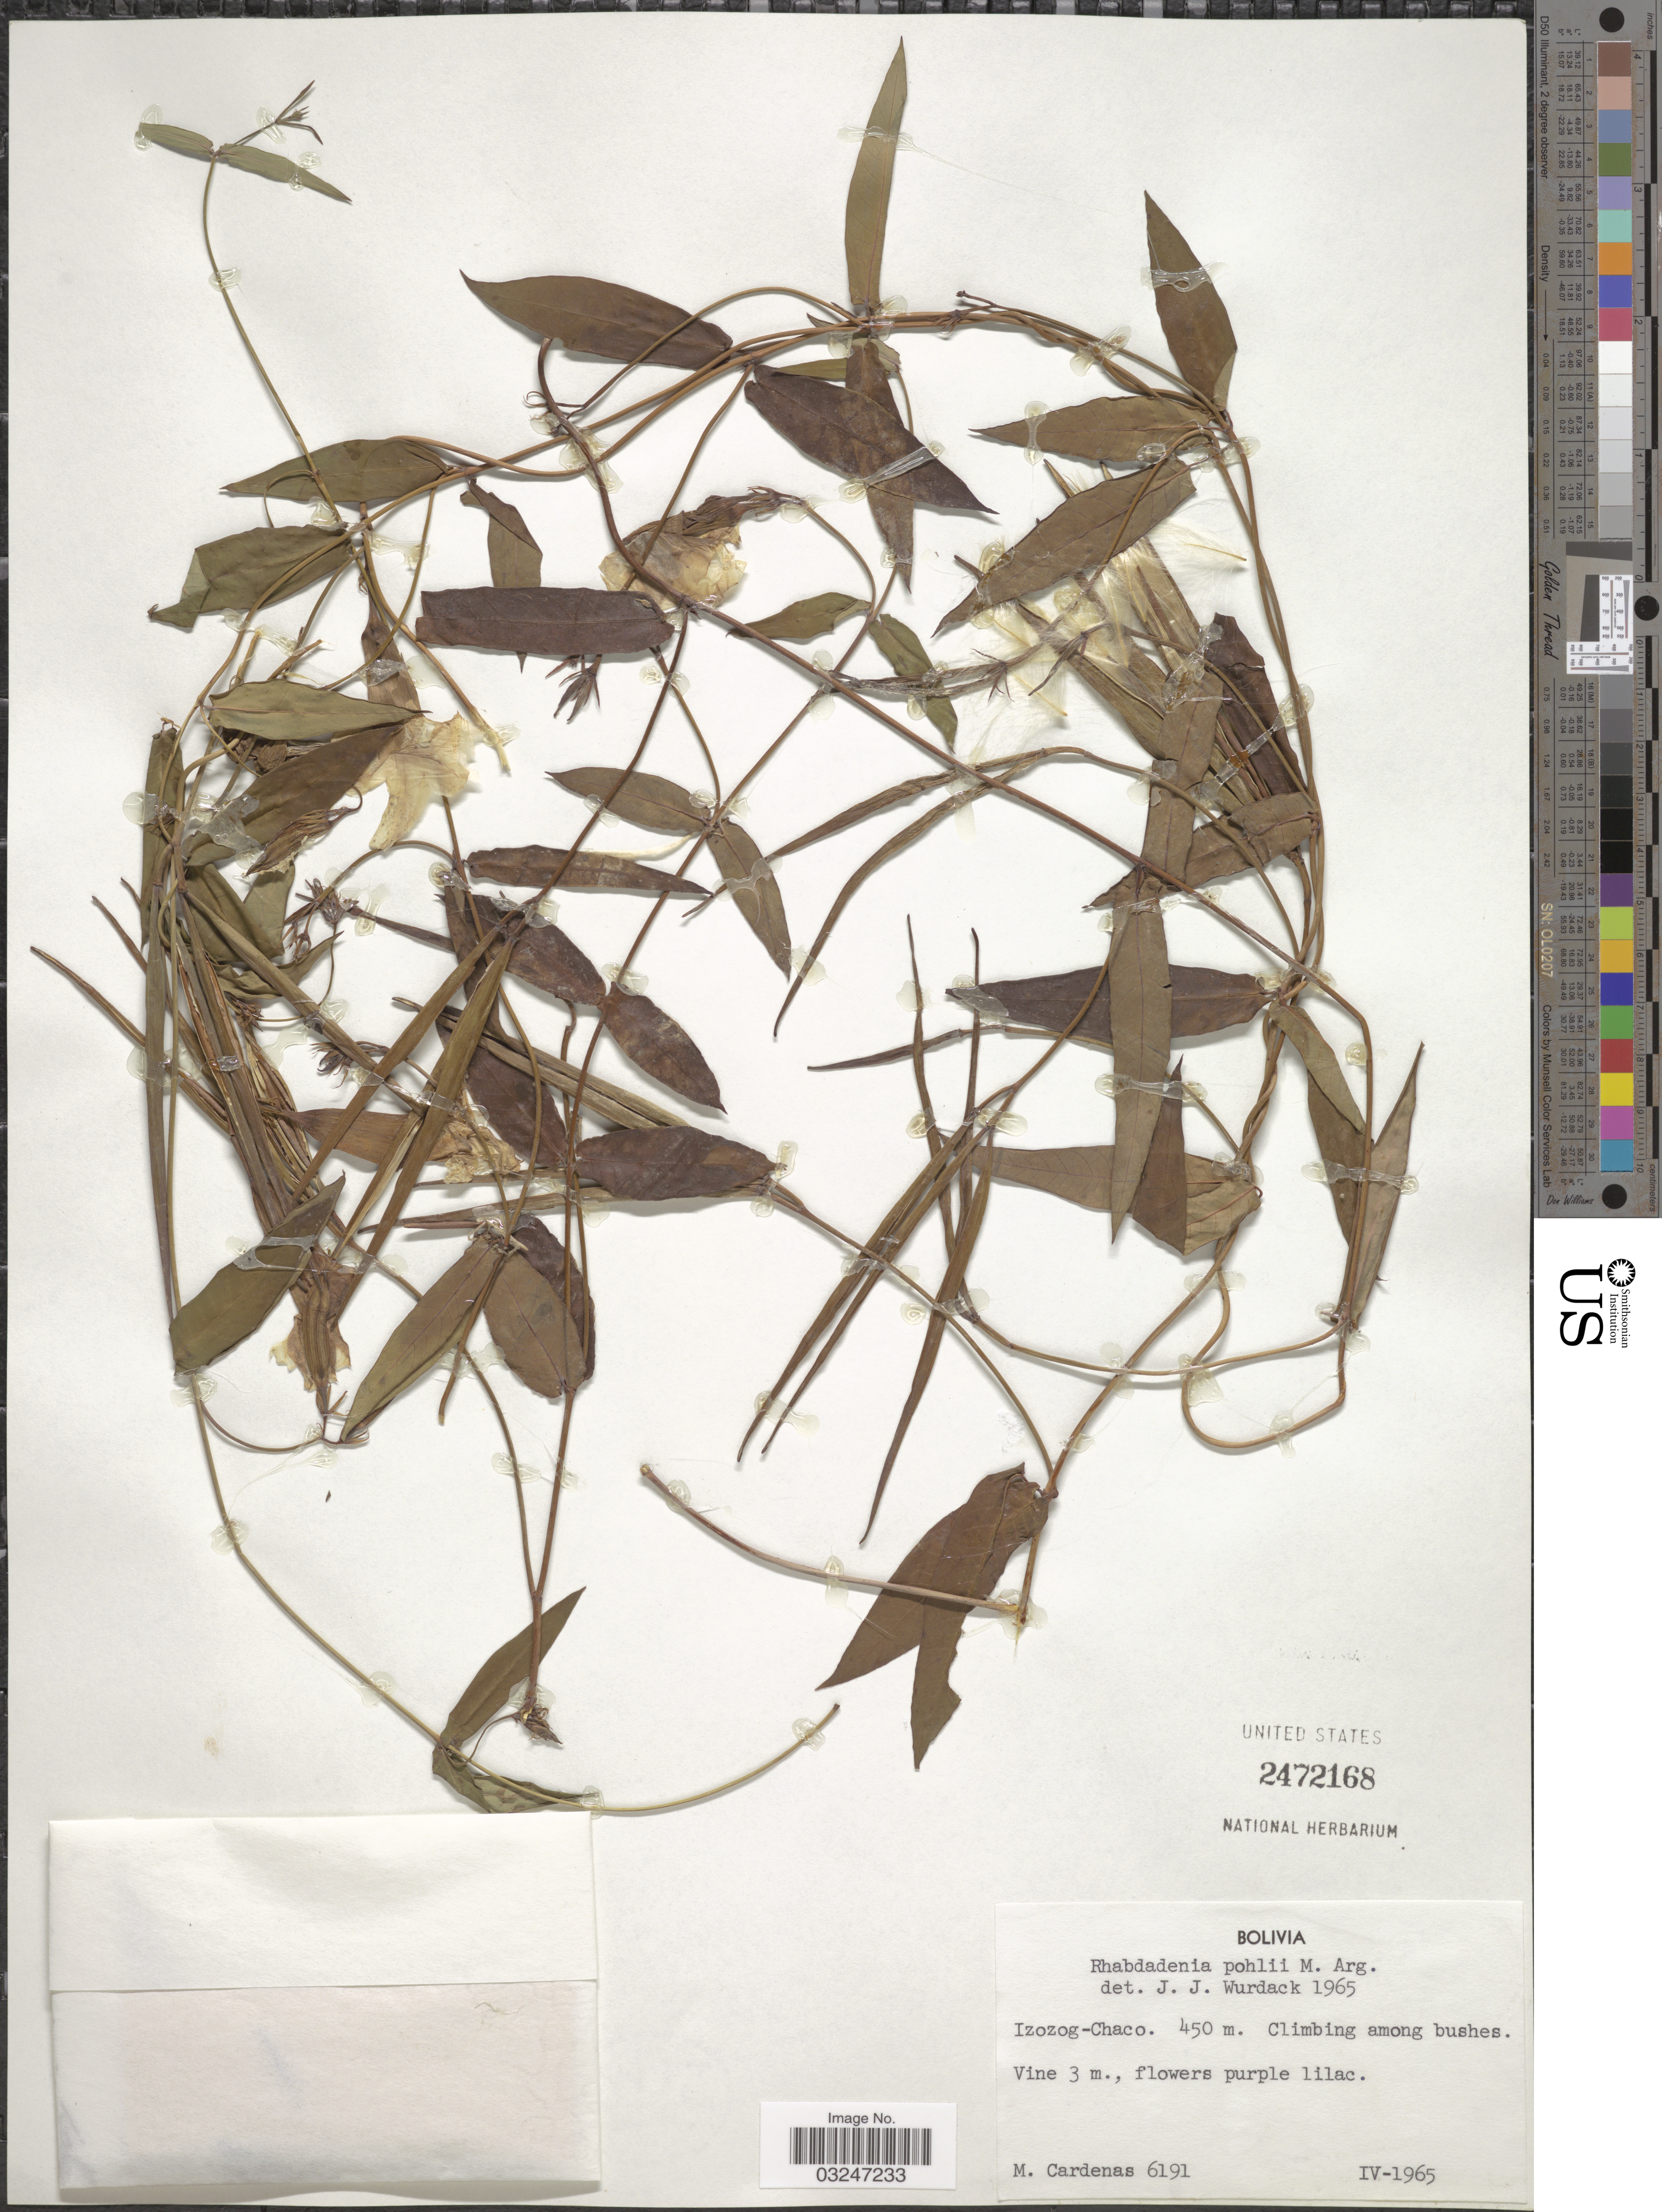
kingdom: Plantae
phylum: Tracheophyta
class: Magnoliopsida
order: Gentianales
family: Apocynaceae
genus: Rhabdadenia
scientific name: Rhabdadenia pohlii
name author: Müll. Arg.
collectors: M. Cárdenas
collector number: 6191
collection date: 1965-04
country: Bolivia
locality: Izozog-Chaco.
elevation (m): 450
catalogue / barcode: US 2472168